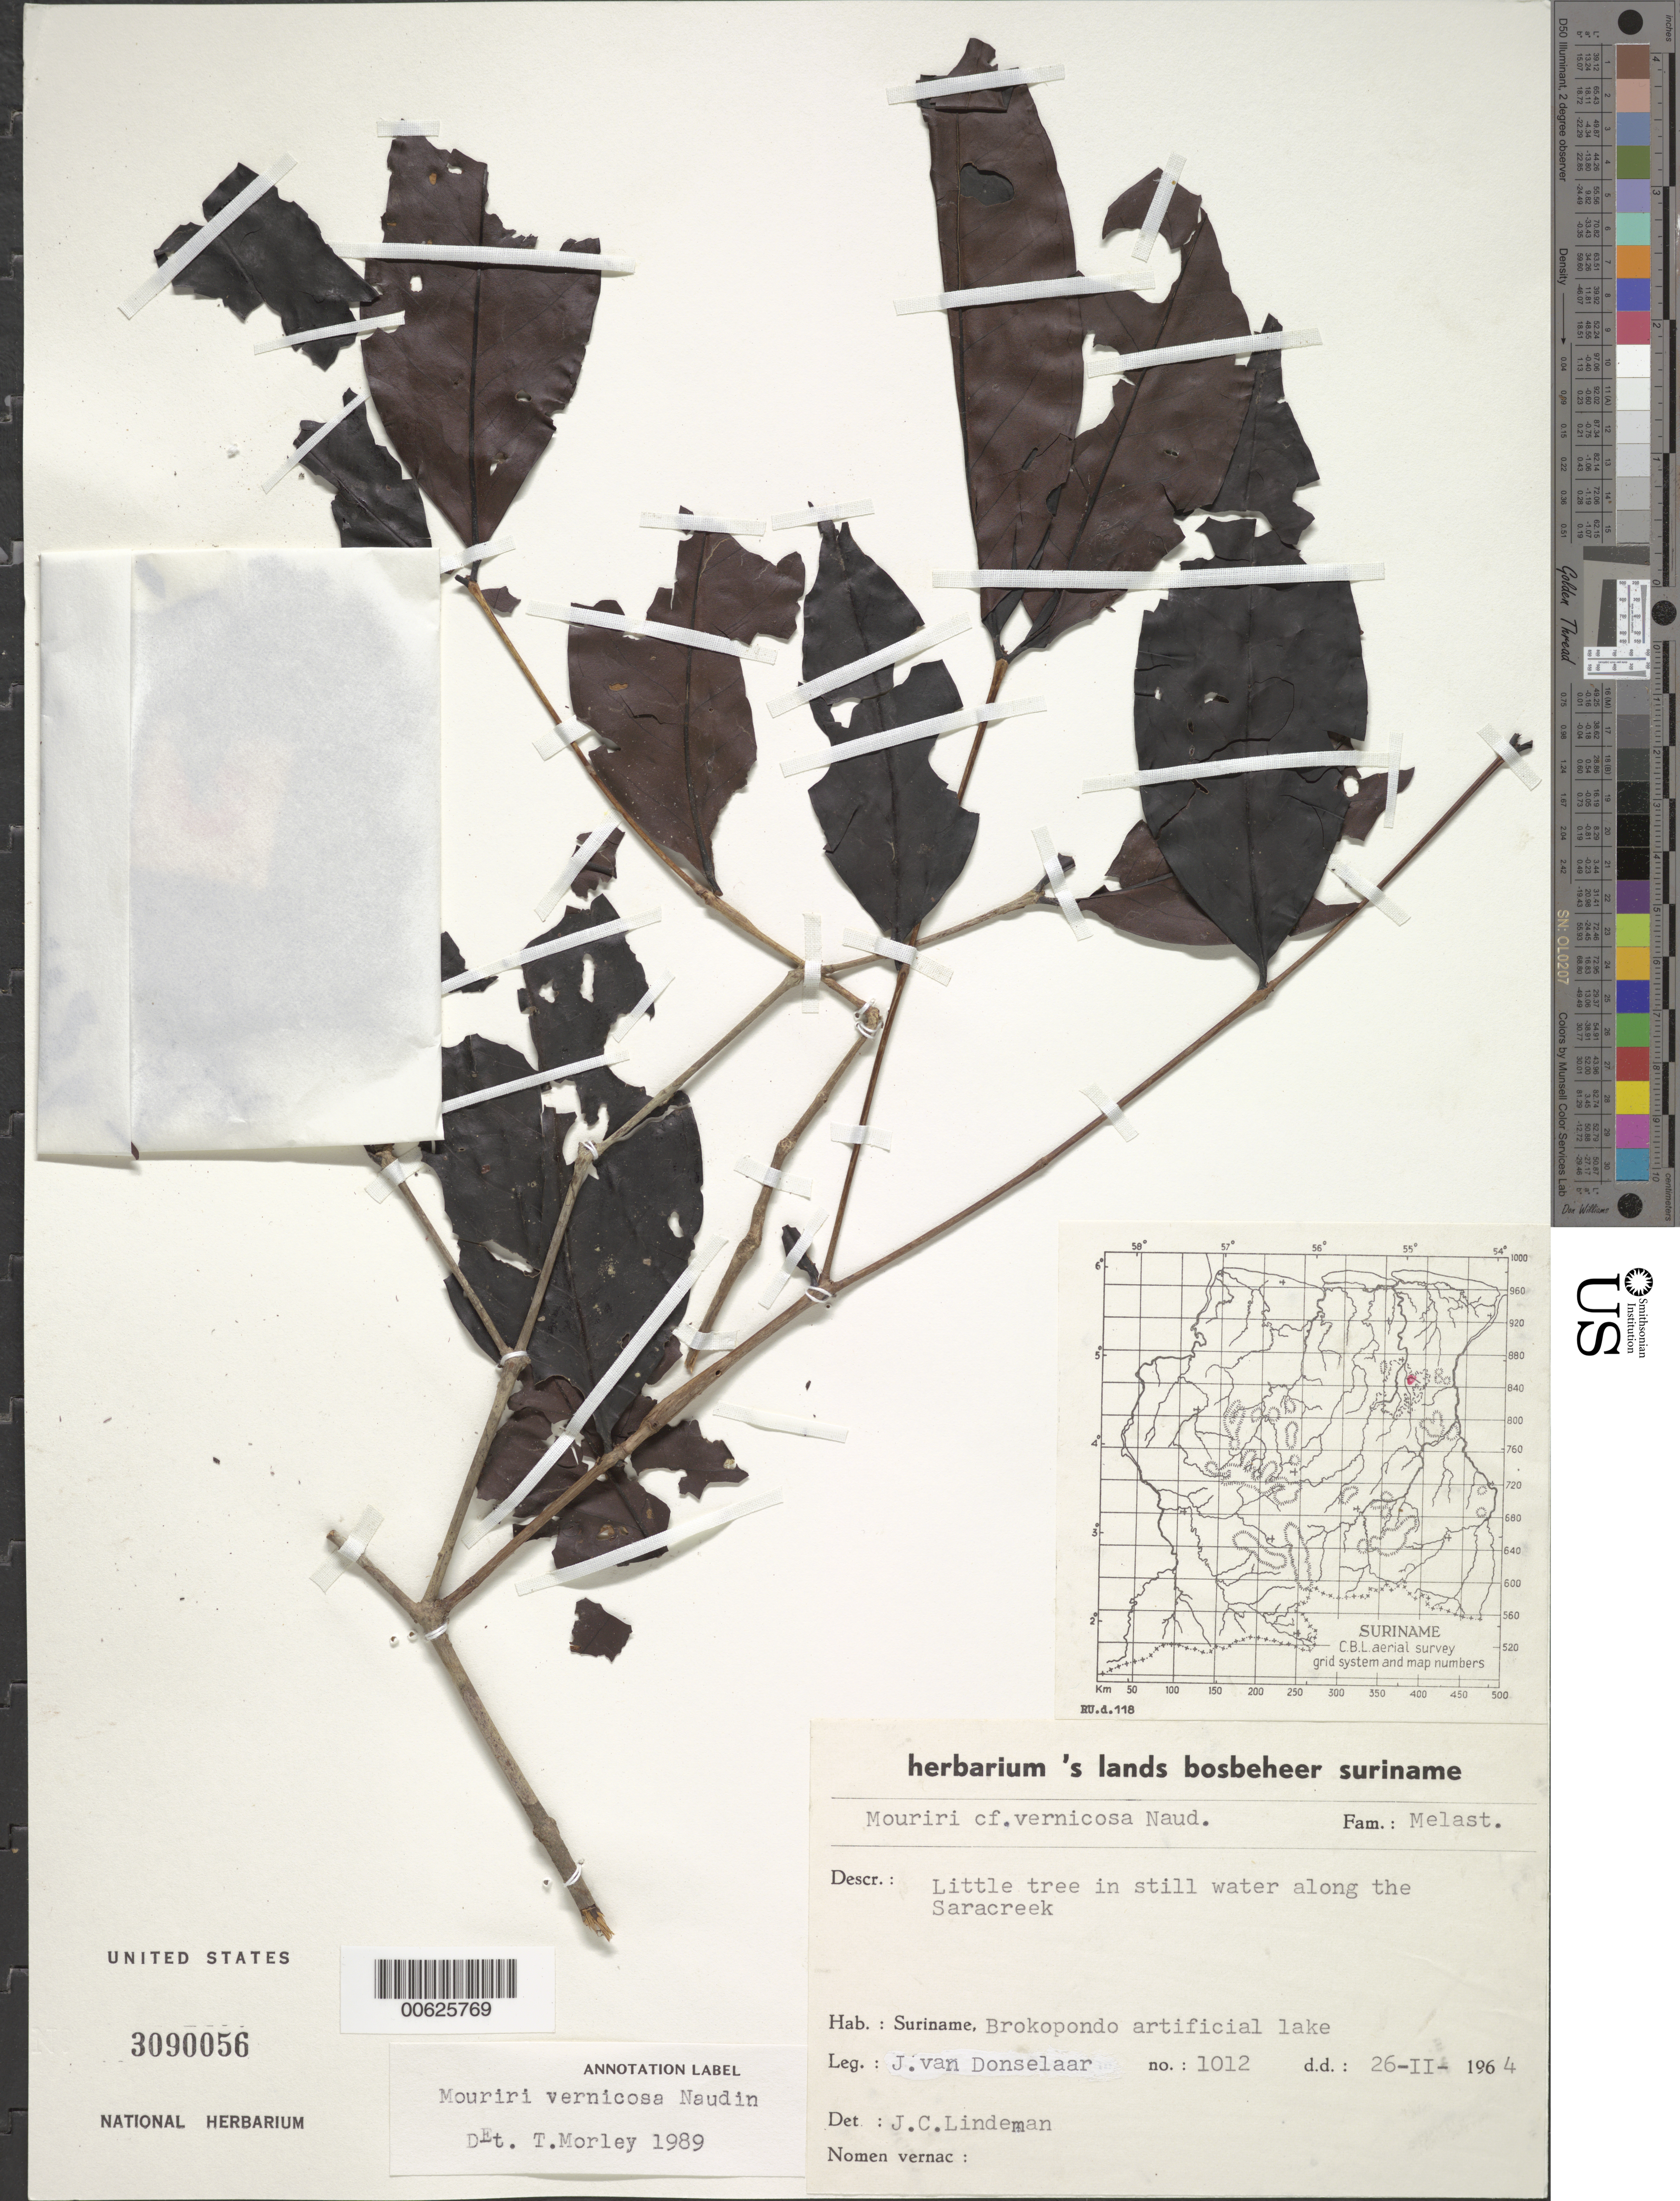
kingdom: Plantae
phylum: Tracheophyta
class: Magnoliopsida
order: Myrtales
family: Melastomataceae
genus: Mouriri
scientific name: Mouriri vernicosa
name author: Naudin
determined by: Morley, T.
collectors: J. Donselaar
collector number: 1012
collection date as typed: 26-Feb-64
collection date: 1964-02-26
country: Suriname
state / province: Brokopondo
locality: Brokopondo, artificial lake, Sara Creek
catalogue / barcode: US 3090056